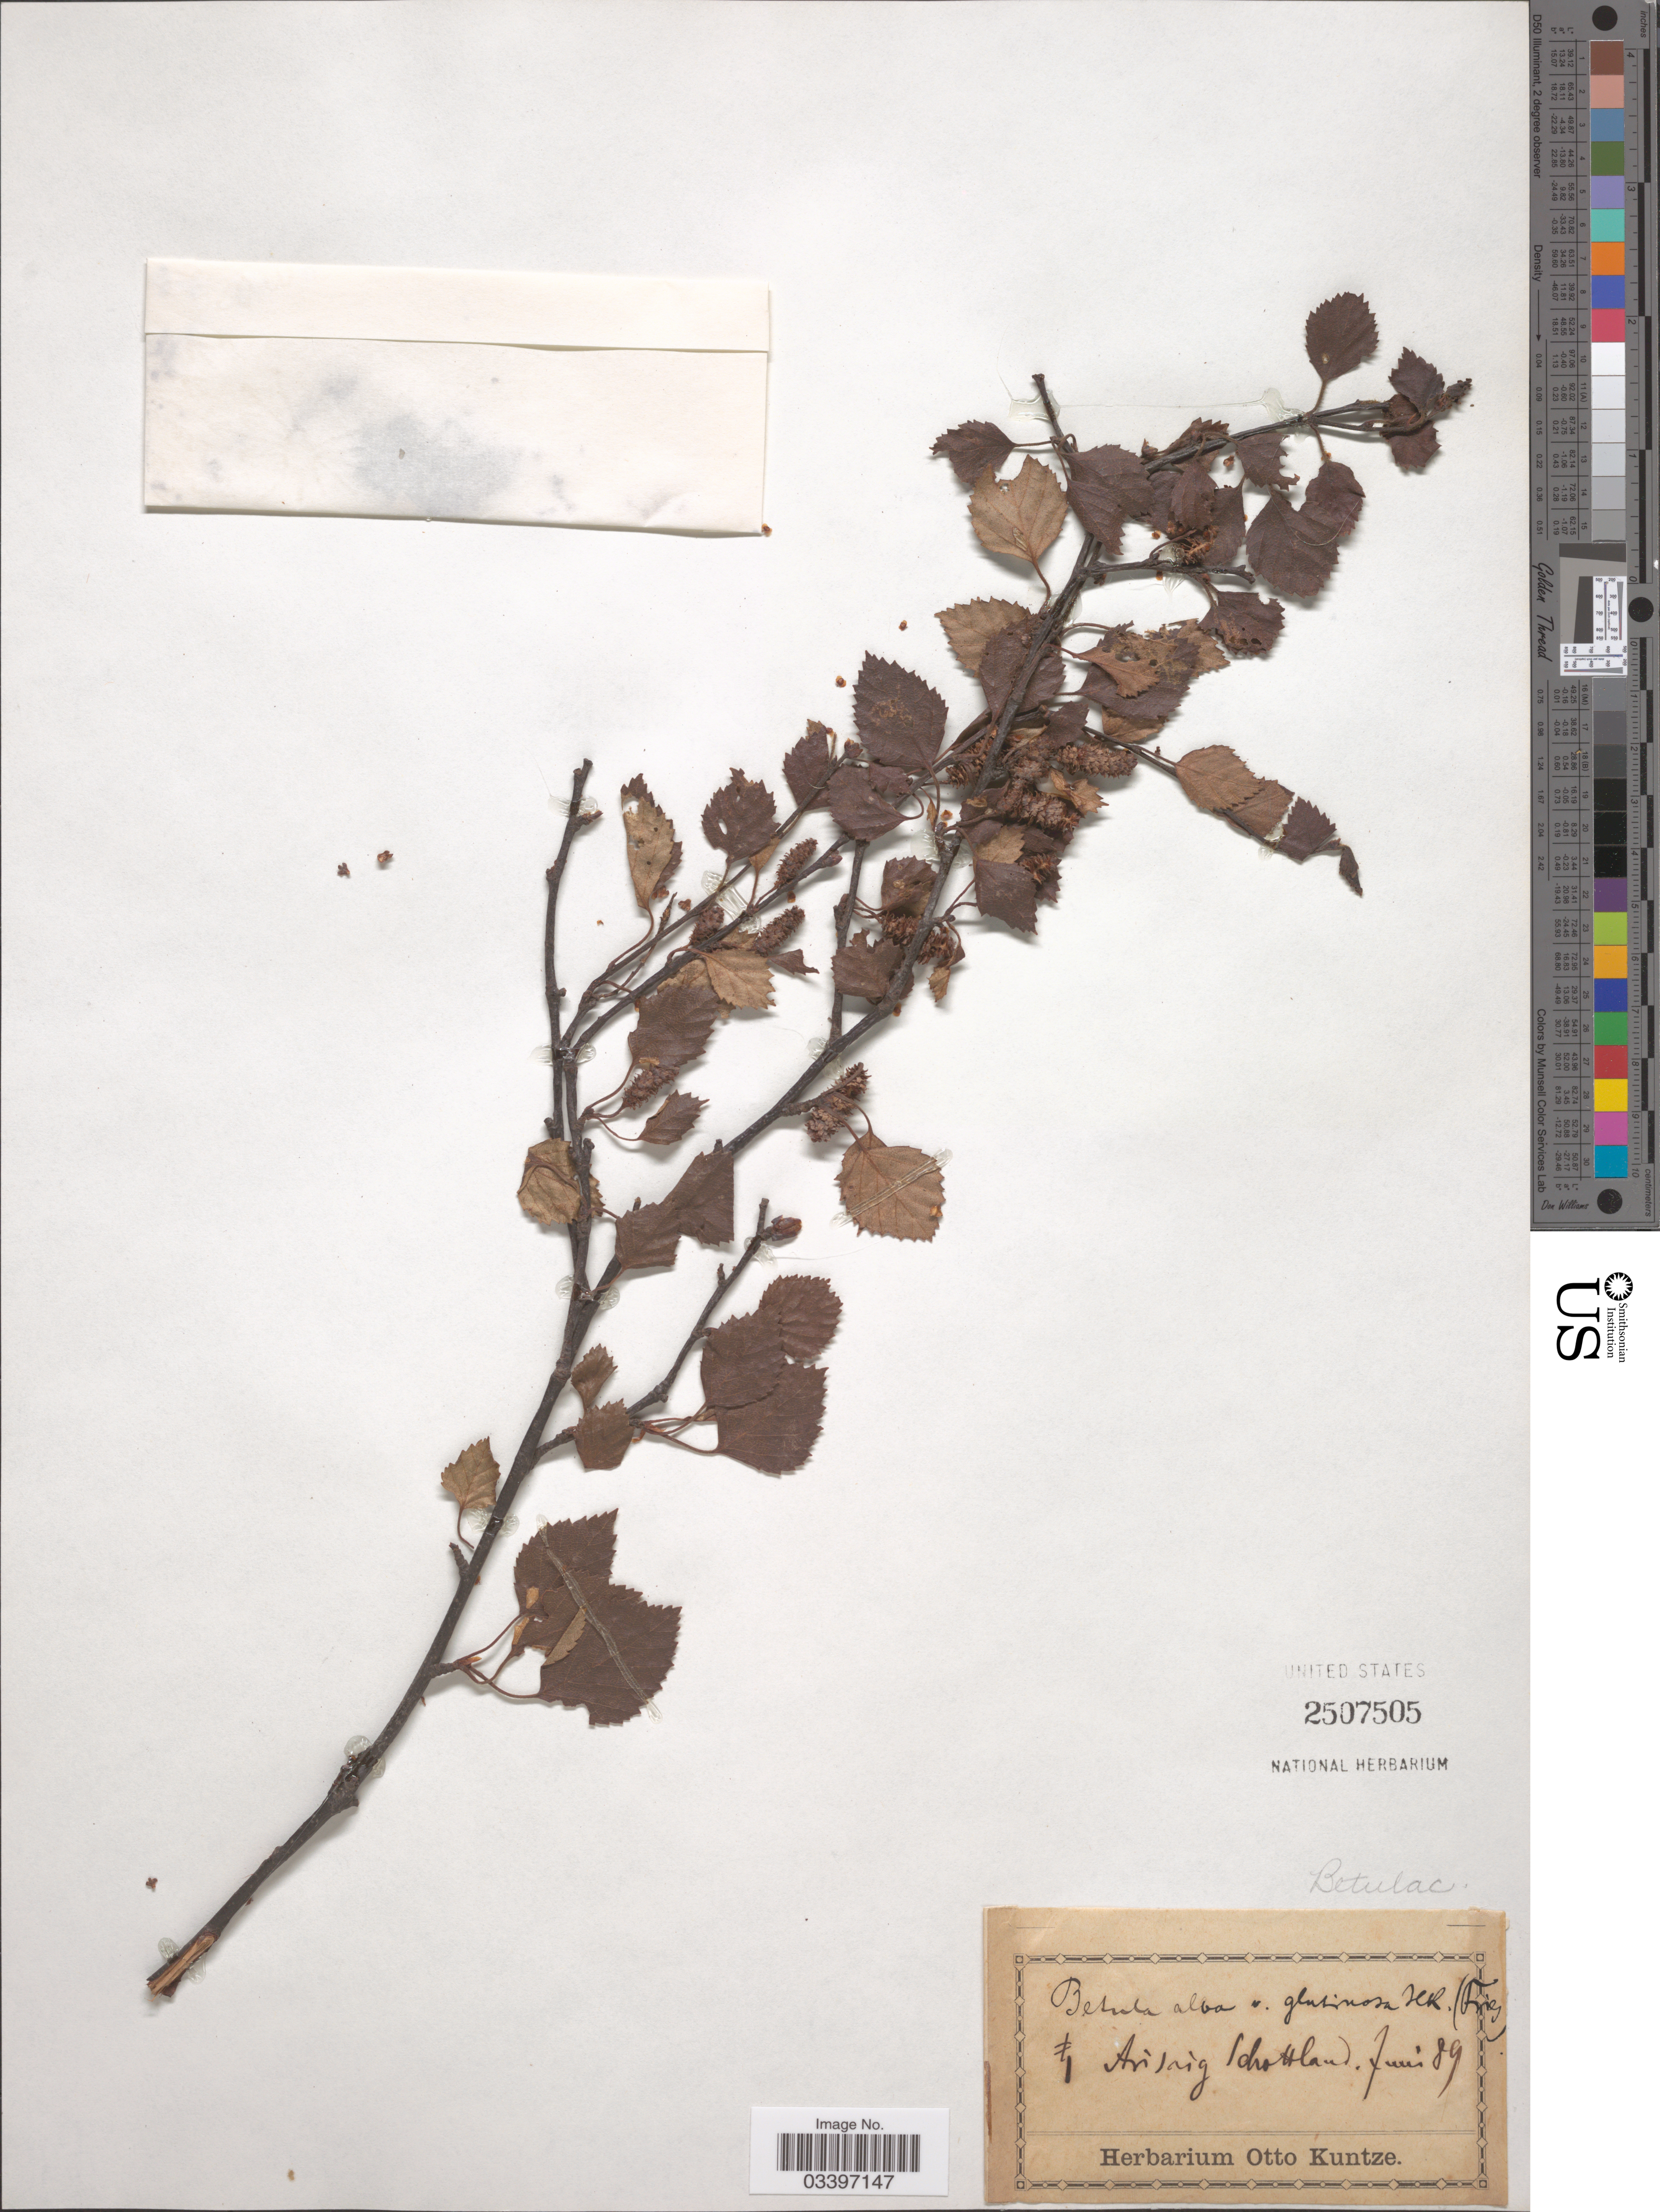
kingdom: Plantae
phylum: Tracheophyta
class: Magnoliopsida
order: Fagales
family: Betulaceae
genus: Betula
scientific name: Betula pubescens var. glabrata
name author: Wahlenb.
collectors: ex herb. Otto Kuntze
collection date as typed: Transcribed d/m/y: /6/89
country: United Kingdom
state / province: Scotland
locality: Arisaig.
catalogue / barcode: US 2507505